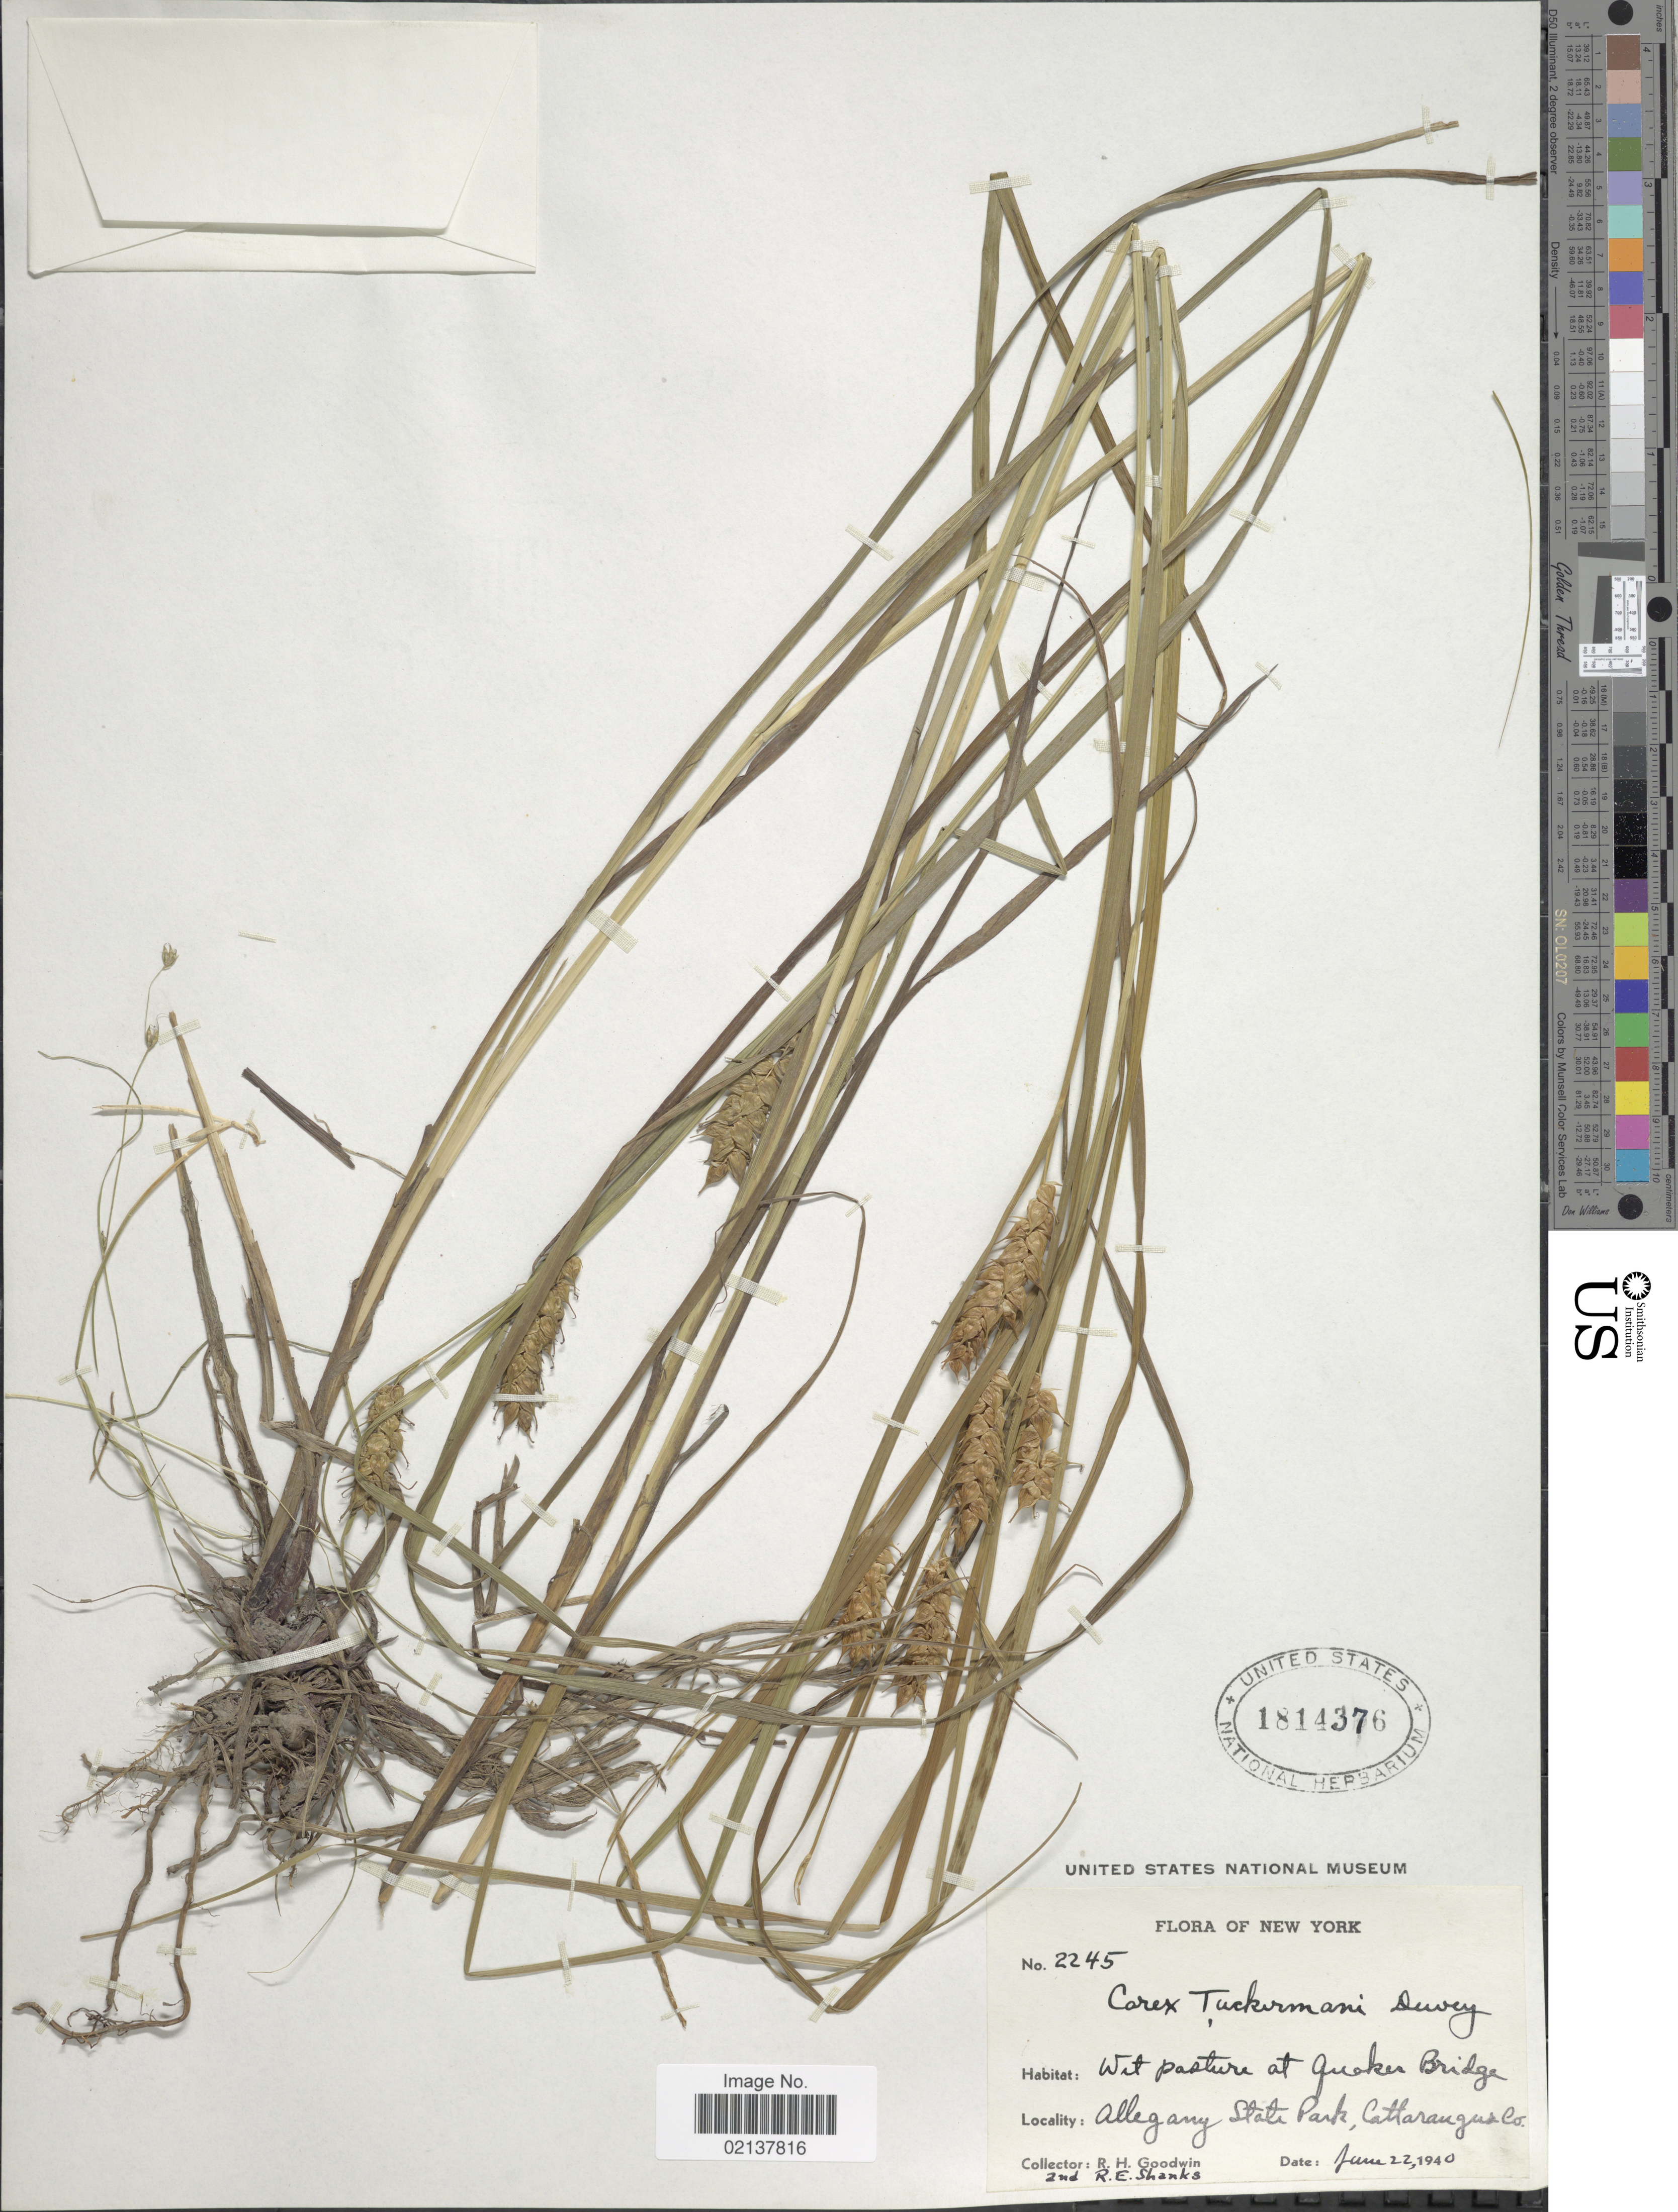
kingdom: Plantae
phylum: Tracheophyta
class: Liliopsida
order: Poales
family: Cyperaceae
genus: Carex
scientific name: Carex tuckermanii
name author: Boott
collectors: R. Goodwin & R. Shanks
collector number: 2245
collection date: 1940-06-22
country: United States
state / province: New York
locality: Wet pasture at Quaker Bridge, Allegany State Park, Cattarangur Co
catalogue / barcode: US 1814376